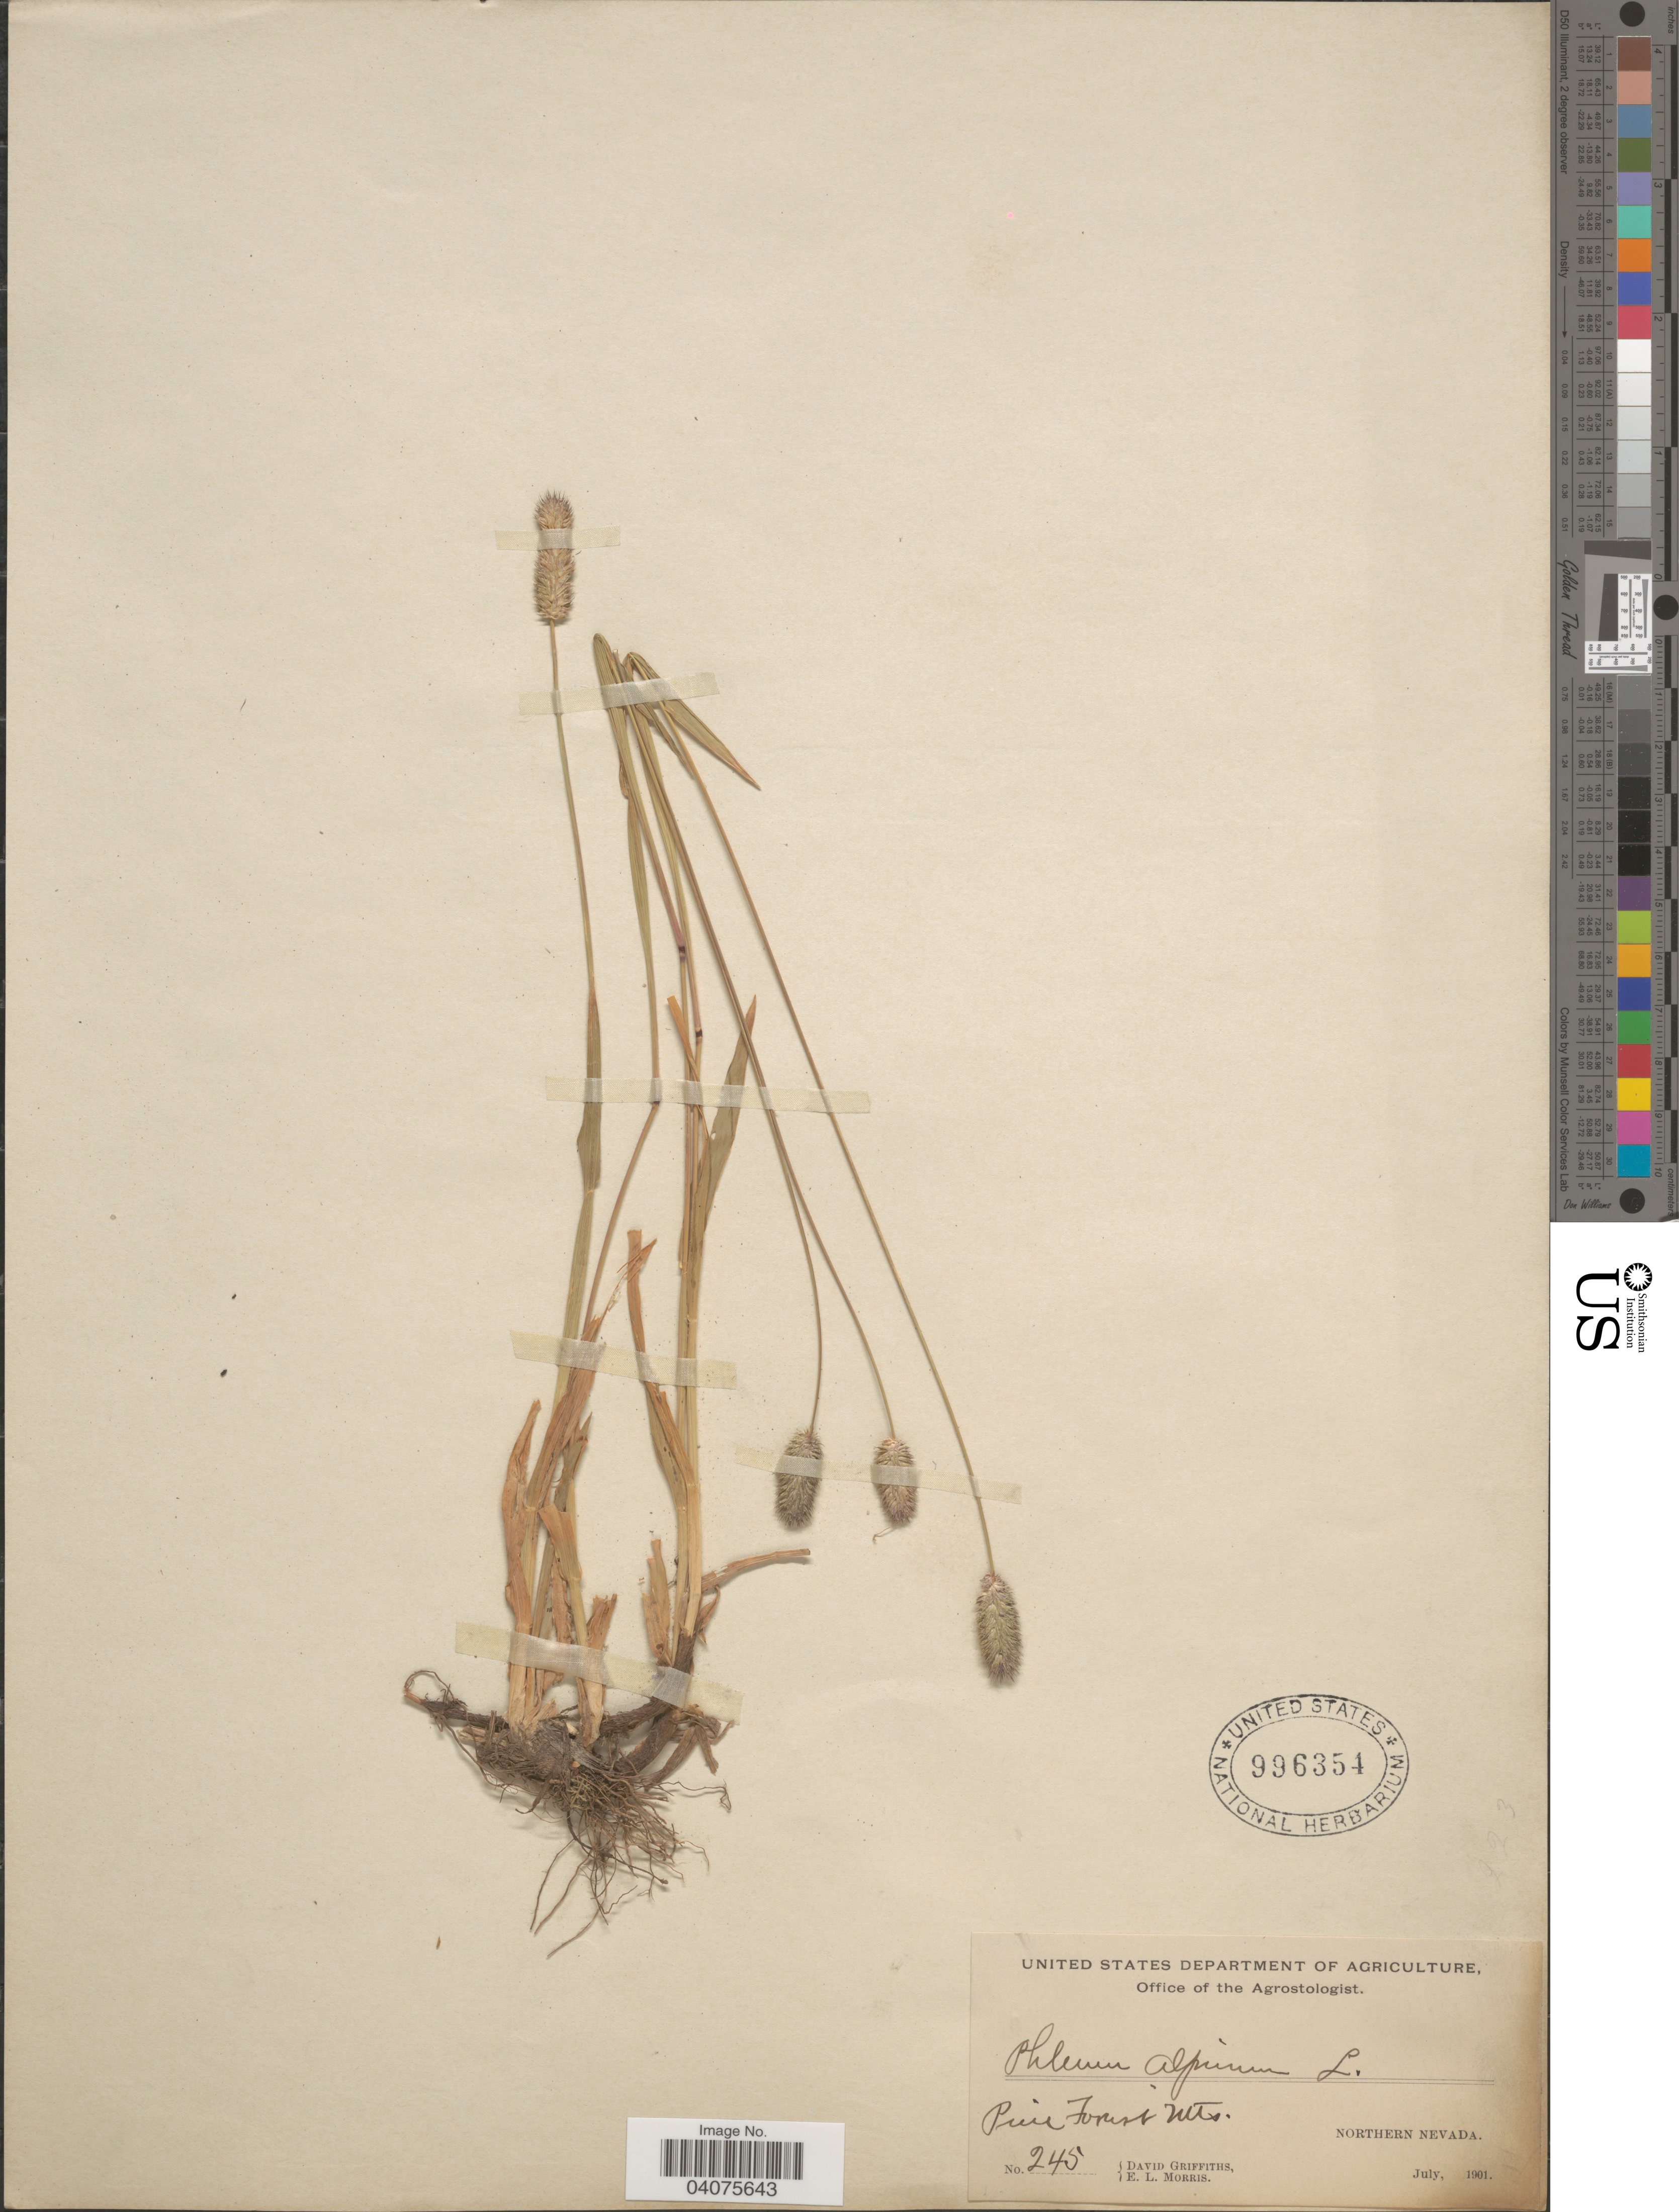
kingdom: Plantae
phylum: Tracheophyta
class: Liliopsida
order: Poales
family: Poaceae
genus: Phleum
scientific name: Phleum alpinum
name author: L.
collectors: D. Griffiths & E. Morris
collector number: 245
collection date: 1901-07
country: United States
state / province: Nevada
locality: Pine Forest Mts. Northern Nevada.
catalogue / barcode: US 996354